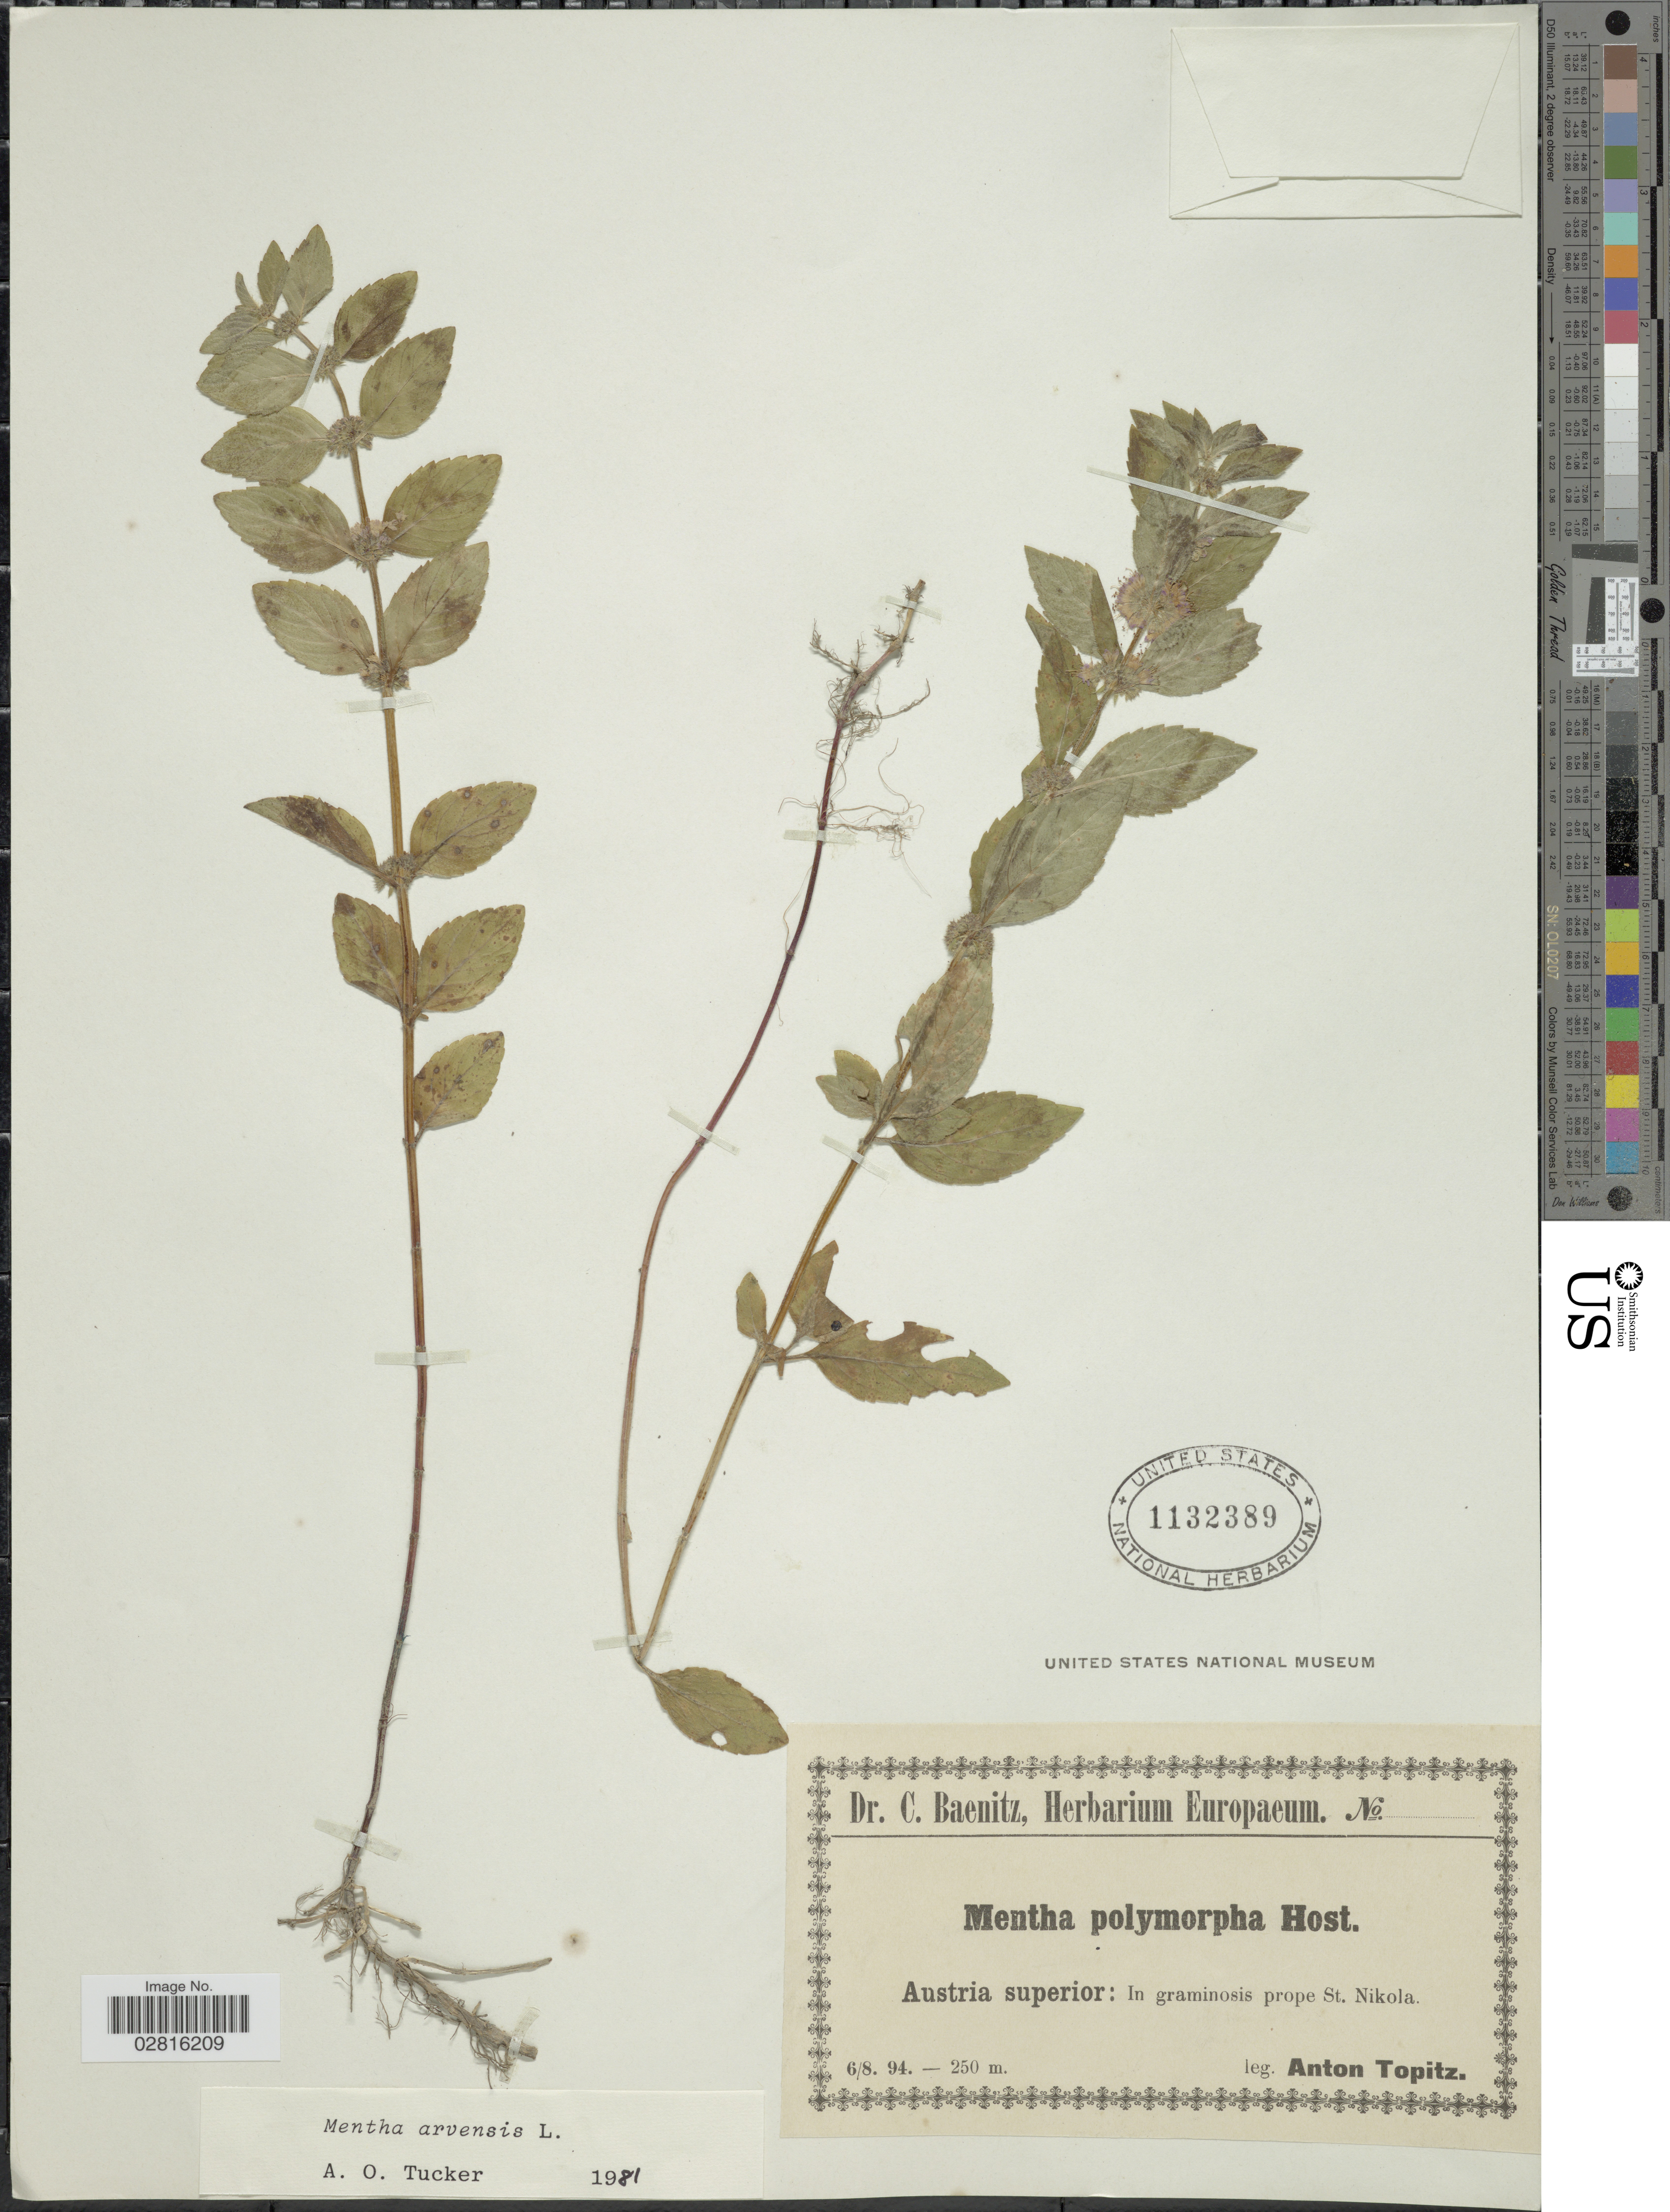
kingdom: Plantae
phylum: Tracheophyta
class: Magnoliopsida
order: Lamiales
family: Lamiaceae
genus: Mentha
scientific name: Mentha arvensis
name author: L.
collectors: A. Topitz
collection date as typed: Transcribed d/m/y: 6/8/94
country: Austria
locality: Austria superior: In graminosis prope St. Nikola.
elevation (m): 250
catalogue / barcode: US 1132389